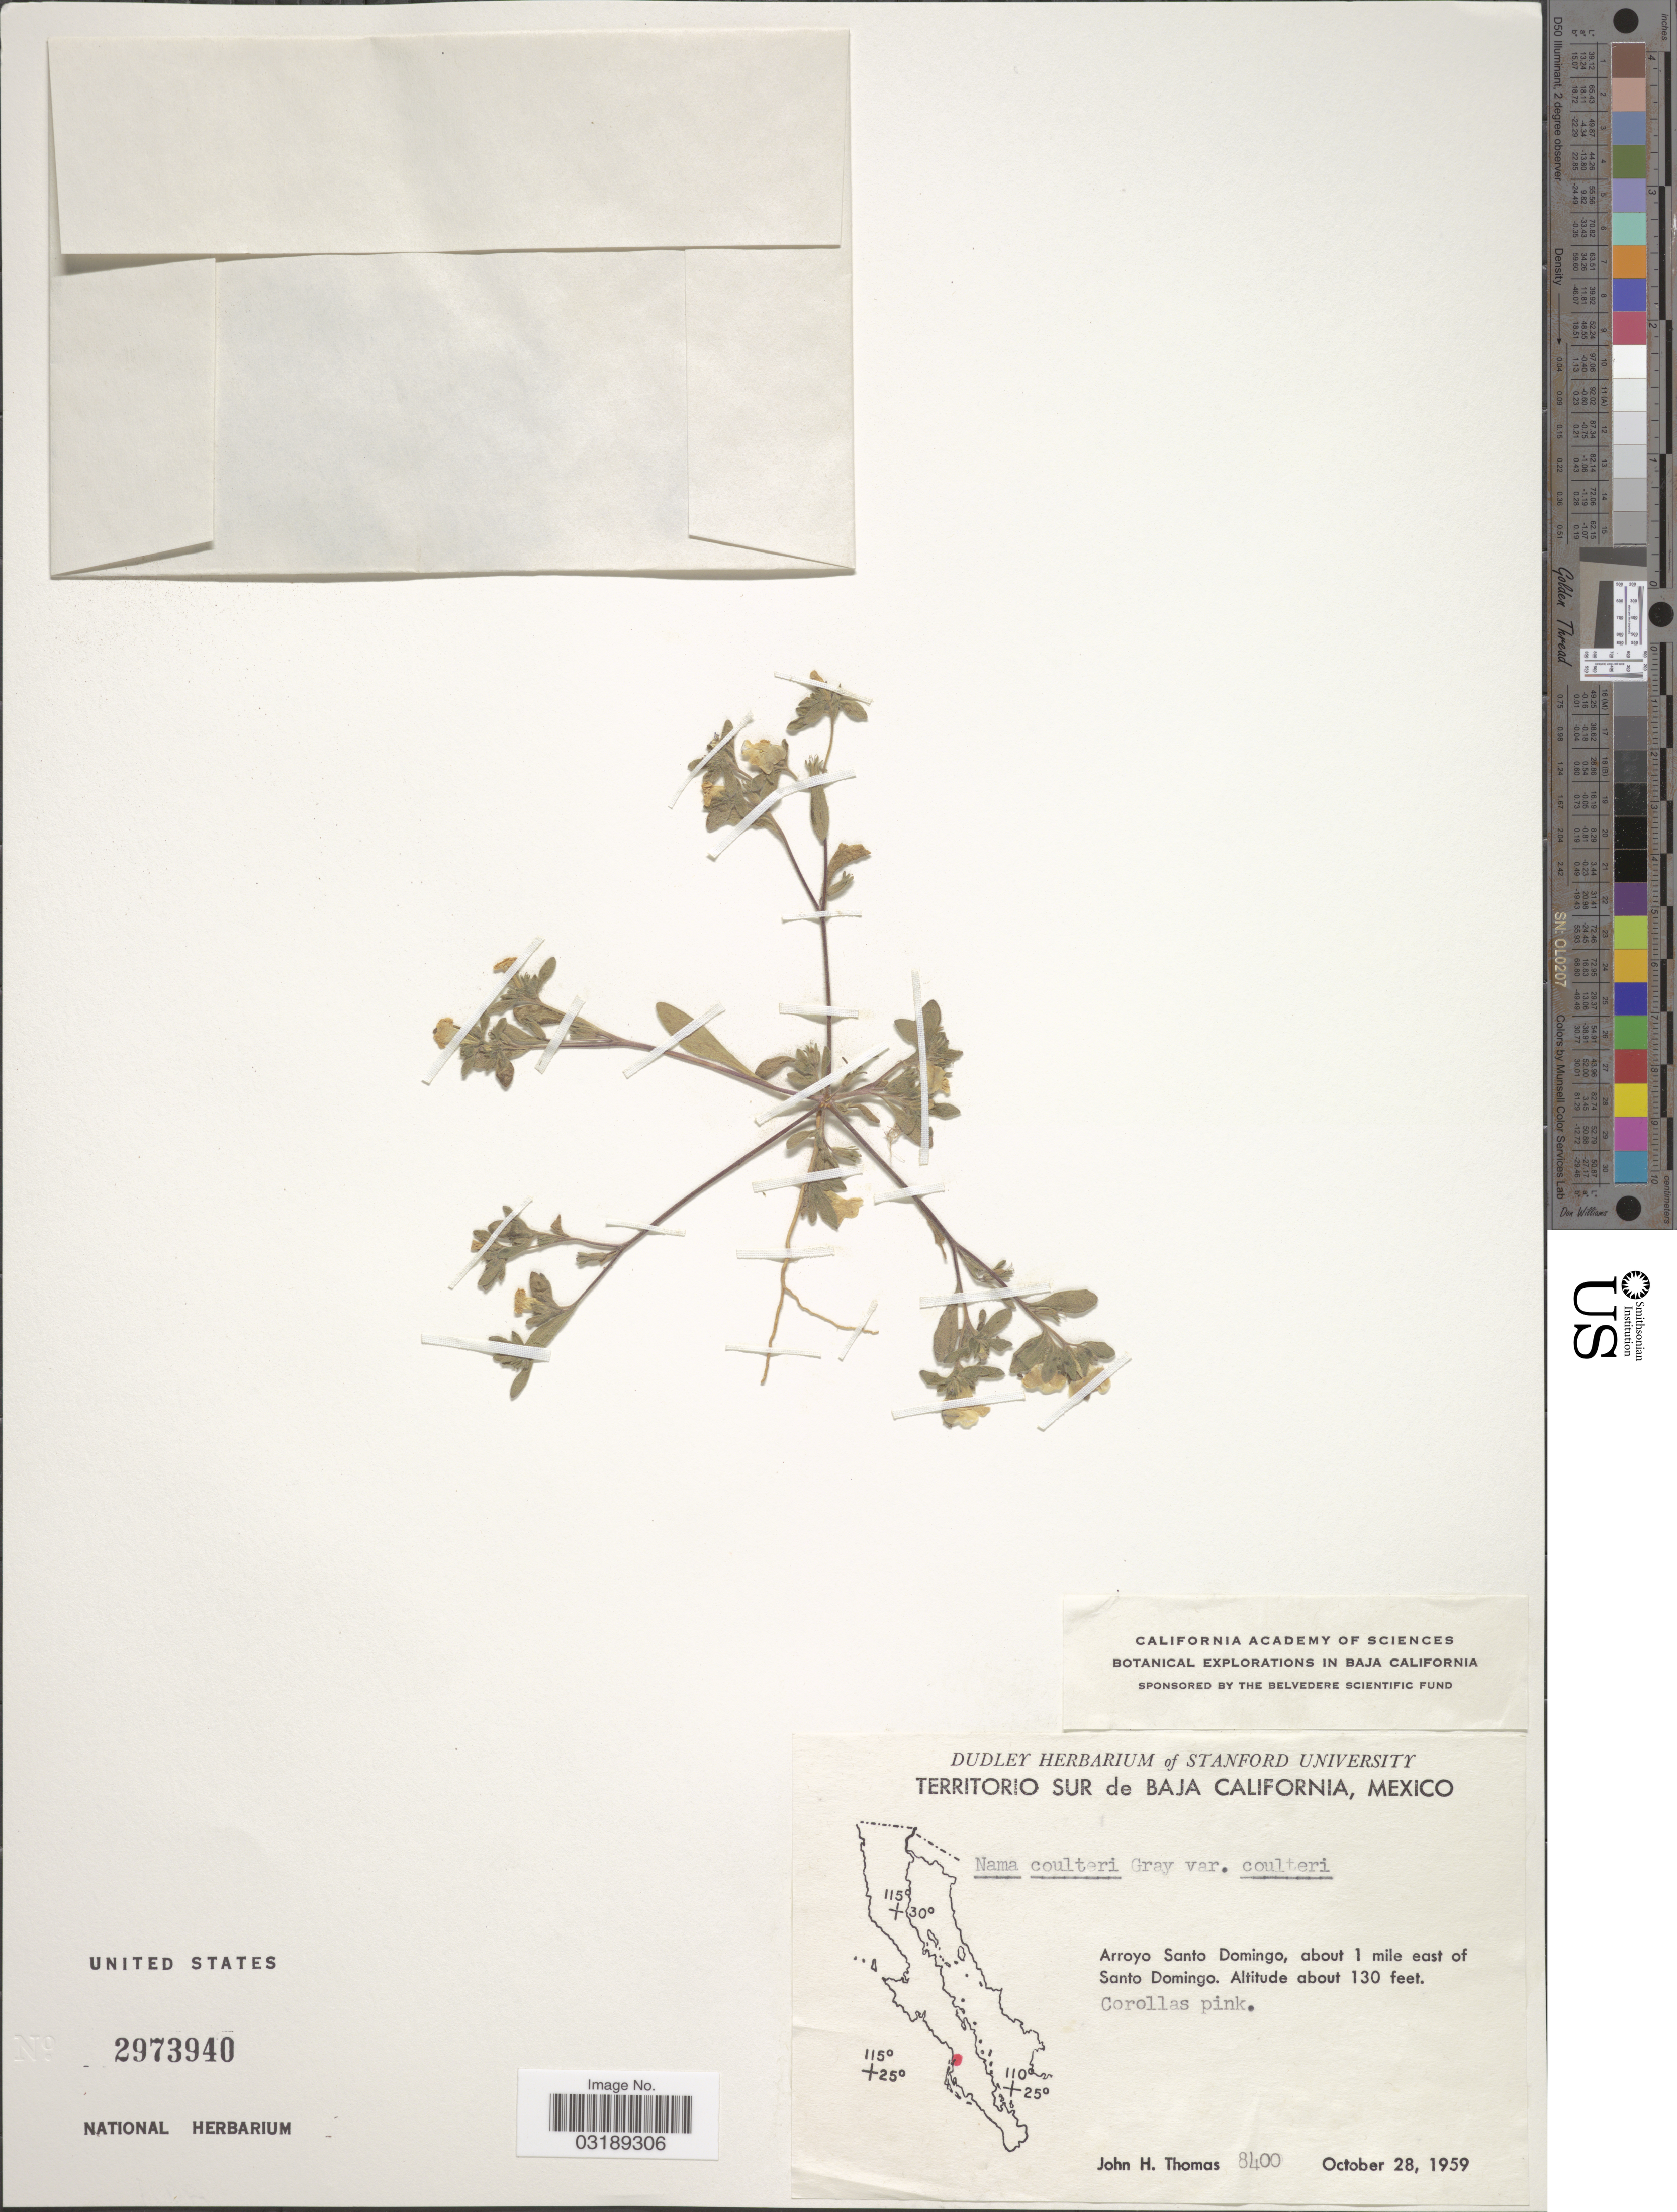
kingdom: Plantae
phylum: Tracheophyta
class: Magnoliopsida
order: Boraginales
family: Namaceae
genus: Nama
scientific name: Nama coulteri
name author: A. Gray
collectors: J. H. Thomas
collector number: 8400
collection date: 1959-10-28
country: Mexico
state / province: Baja California Sur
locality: Territorio Sur de Baja California, Arroyo Santo Domingo, about 1 mile east of Santo Domingo.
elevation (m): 40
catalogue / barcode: US 2973940